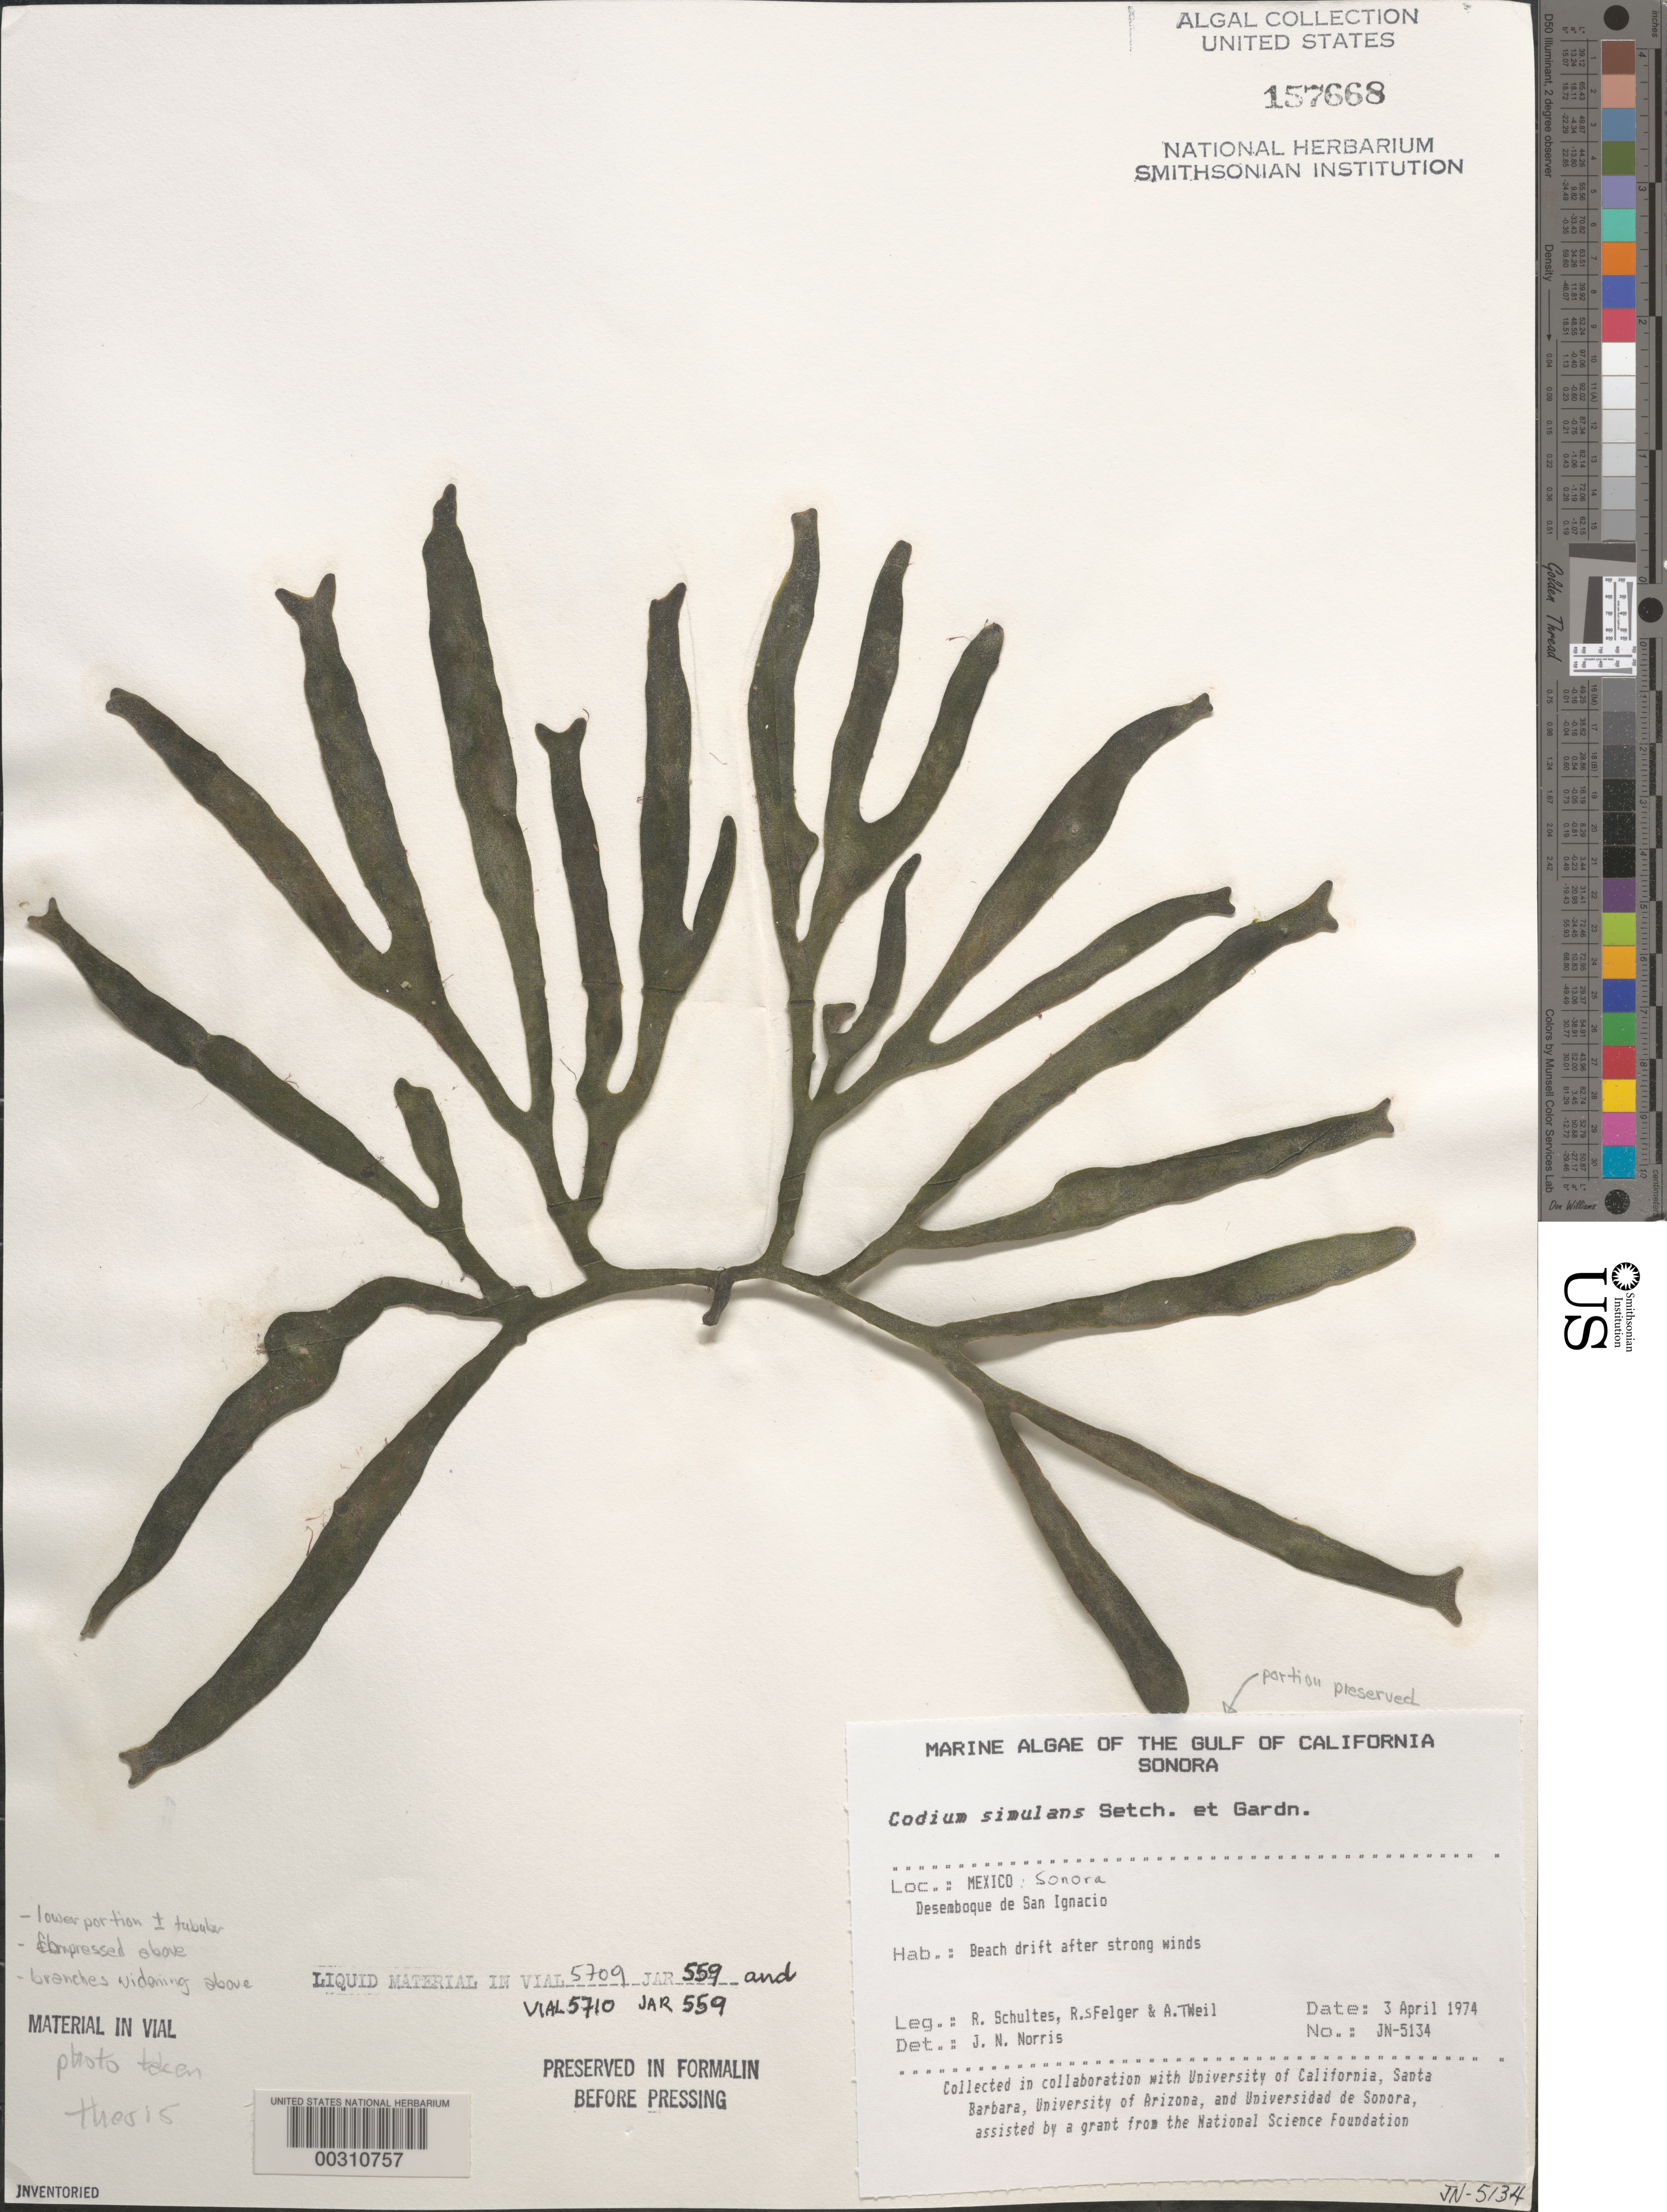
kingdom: Plantae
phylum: Chlorophyta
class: Ulvophyceae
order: Bryopsidales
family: Codiaceae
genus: Codium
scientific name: Codium simulans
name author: Setch. & N.L. Gardner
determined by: Norris, James N.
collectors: R. E. Schultes, R. S. Felger & A. T. Weil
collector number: JN-5134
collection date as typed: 03 Apr 1974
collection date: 1974-04-03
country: Mexico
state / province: Sonora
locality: Desemboque de San Ignacio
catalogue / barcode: US 157668